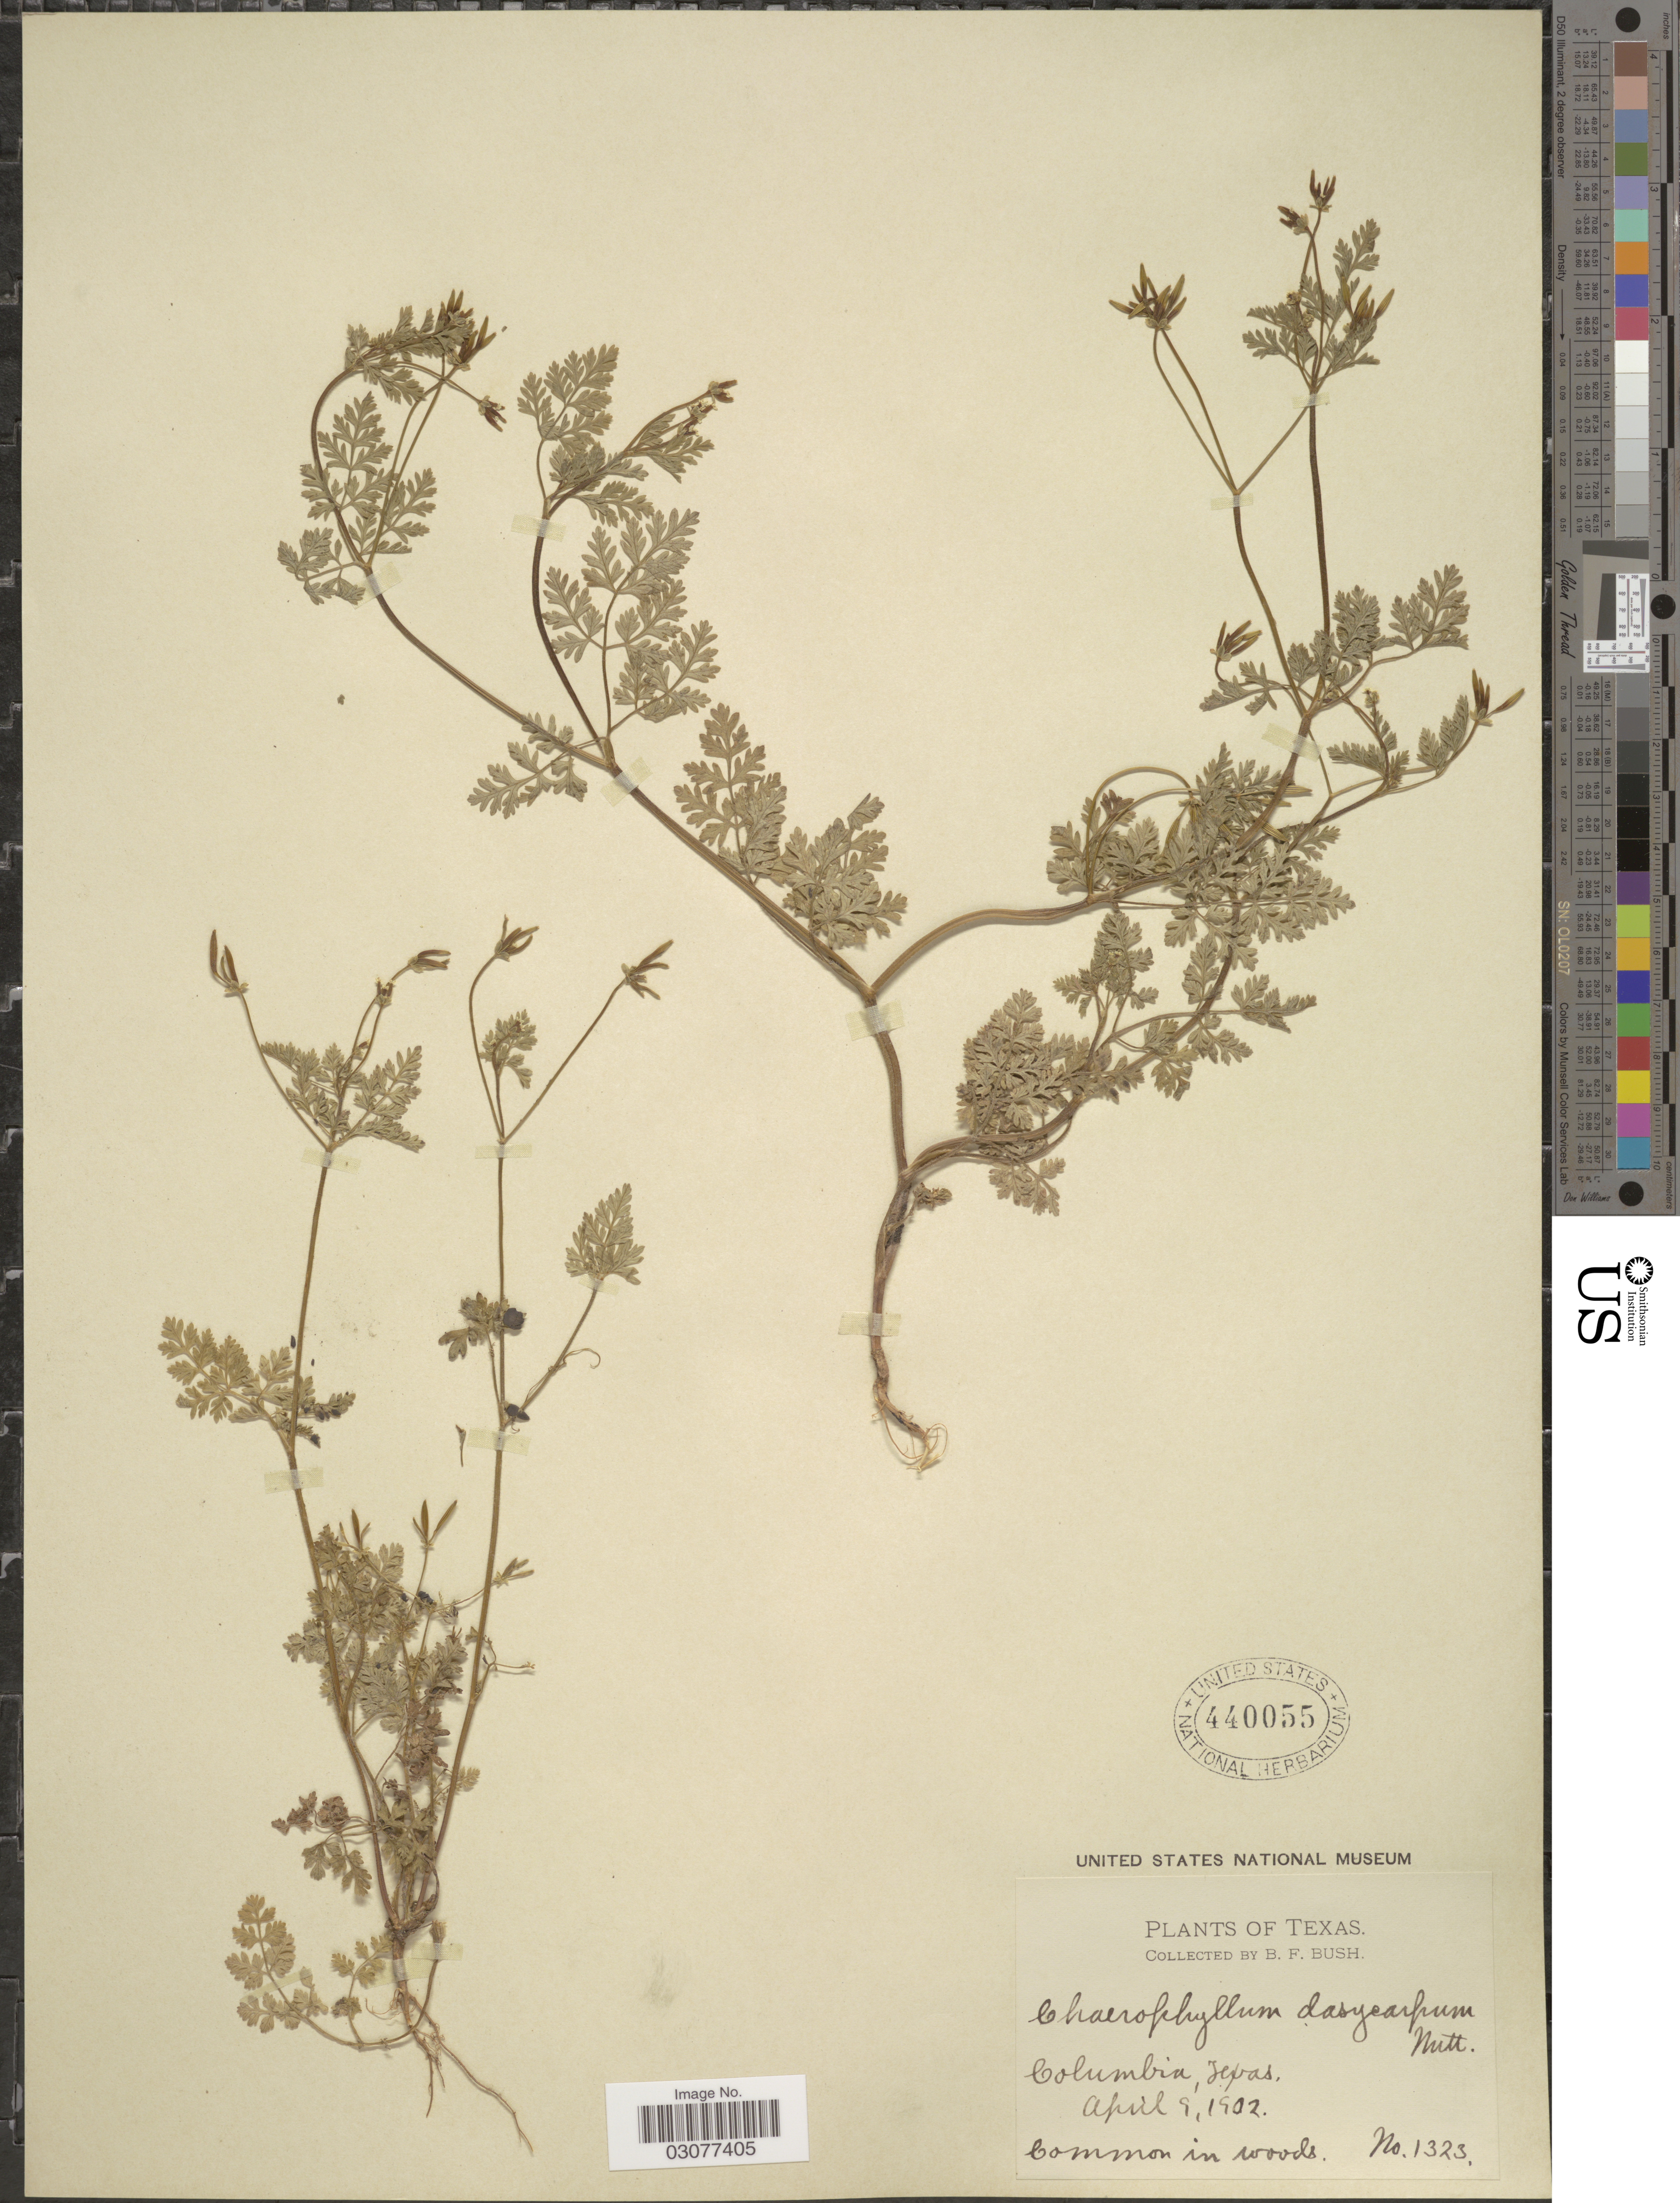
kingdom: Plantae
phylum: Tracheophyta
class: Magnoliopsida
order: Apiales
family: Apiaceae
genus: Chaerophyllum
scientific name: Chaerophyllum dasycarpum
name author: (Hook. ex S. Watson) Nutt.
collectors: B. F. Bush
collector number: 1323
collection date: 1902-04-09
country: United States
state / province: Texas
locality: Columbia.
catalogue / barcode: US 440055